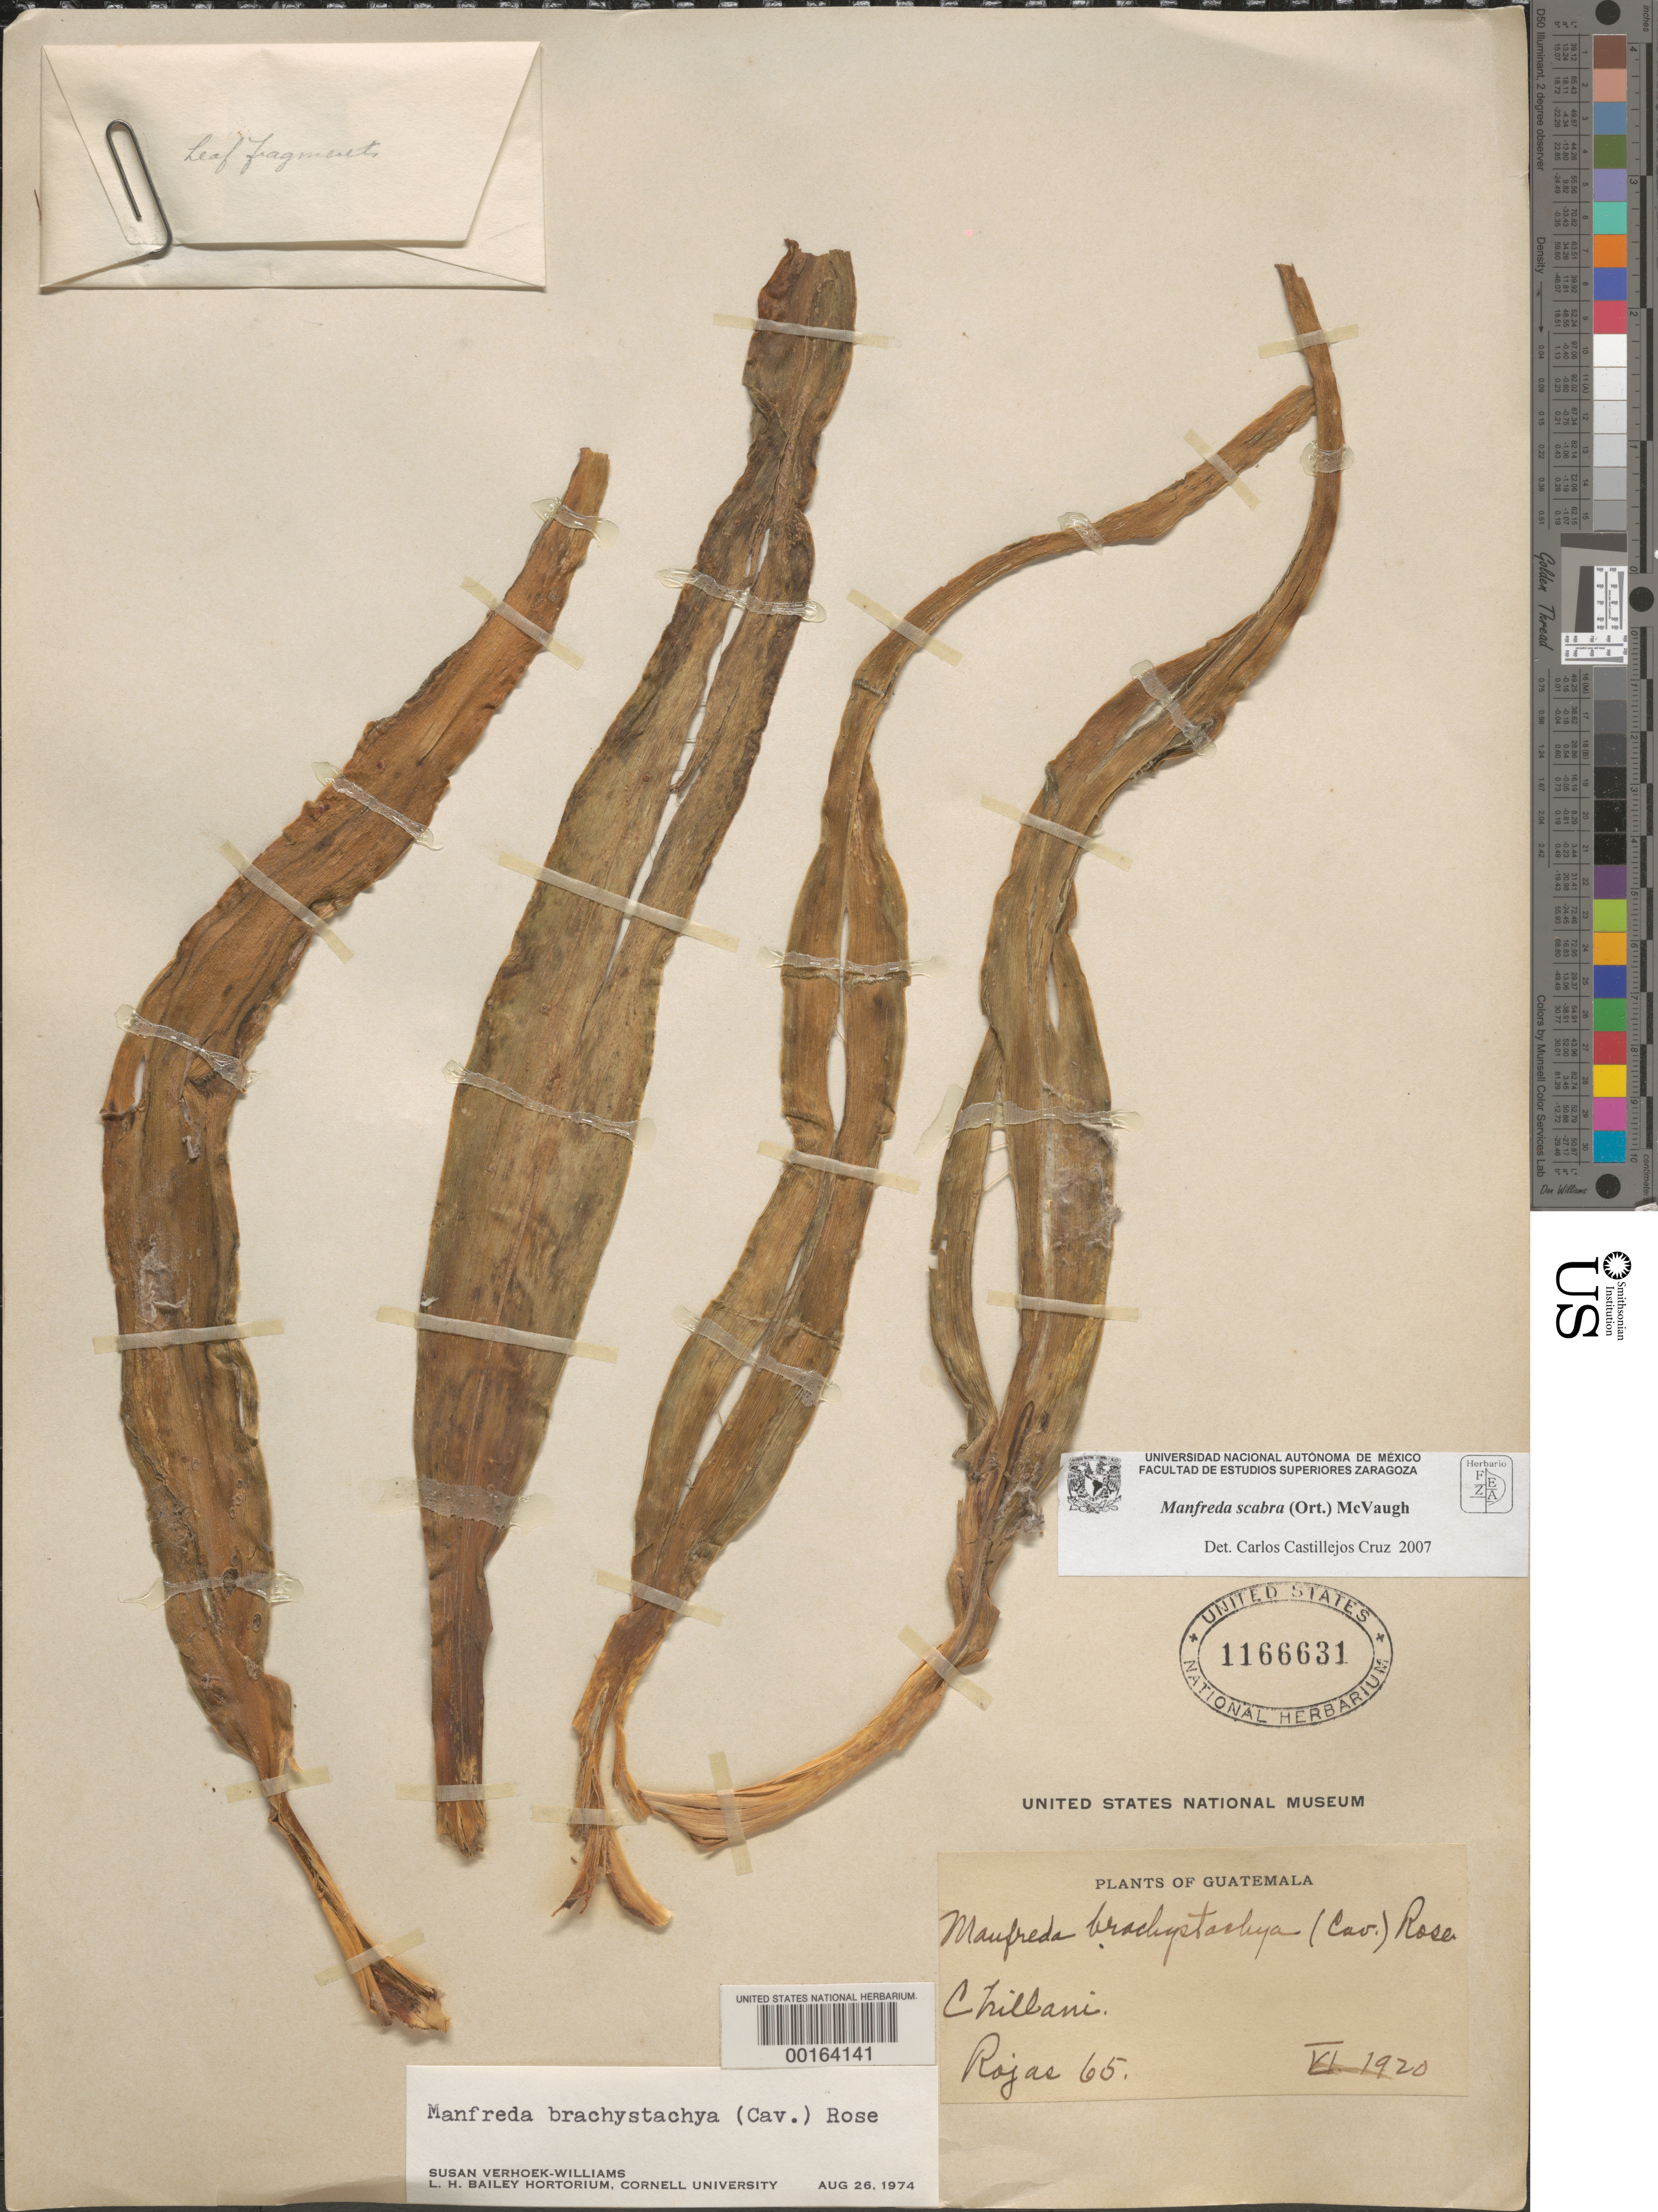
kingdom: Plantae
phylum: Tracheophyta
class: Liliopsida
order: Asparagales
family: Asparagaceae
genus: Manfreda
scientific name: Manfreda scabra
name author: (Ortega) McVaugh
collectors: Rojas, --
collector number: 65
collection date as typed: Apr 1920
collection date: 1920-04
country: Guatemala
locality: Chillani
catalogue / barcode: US 1166631